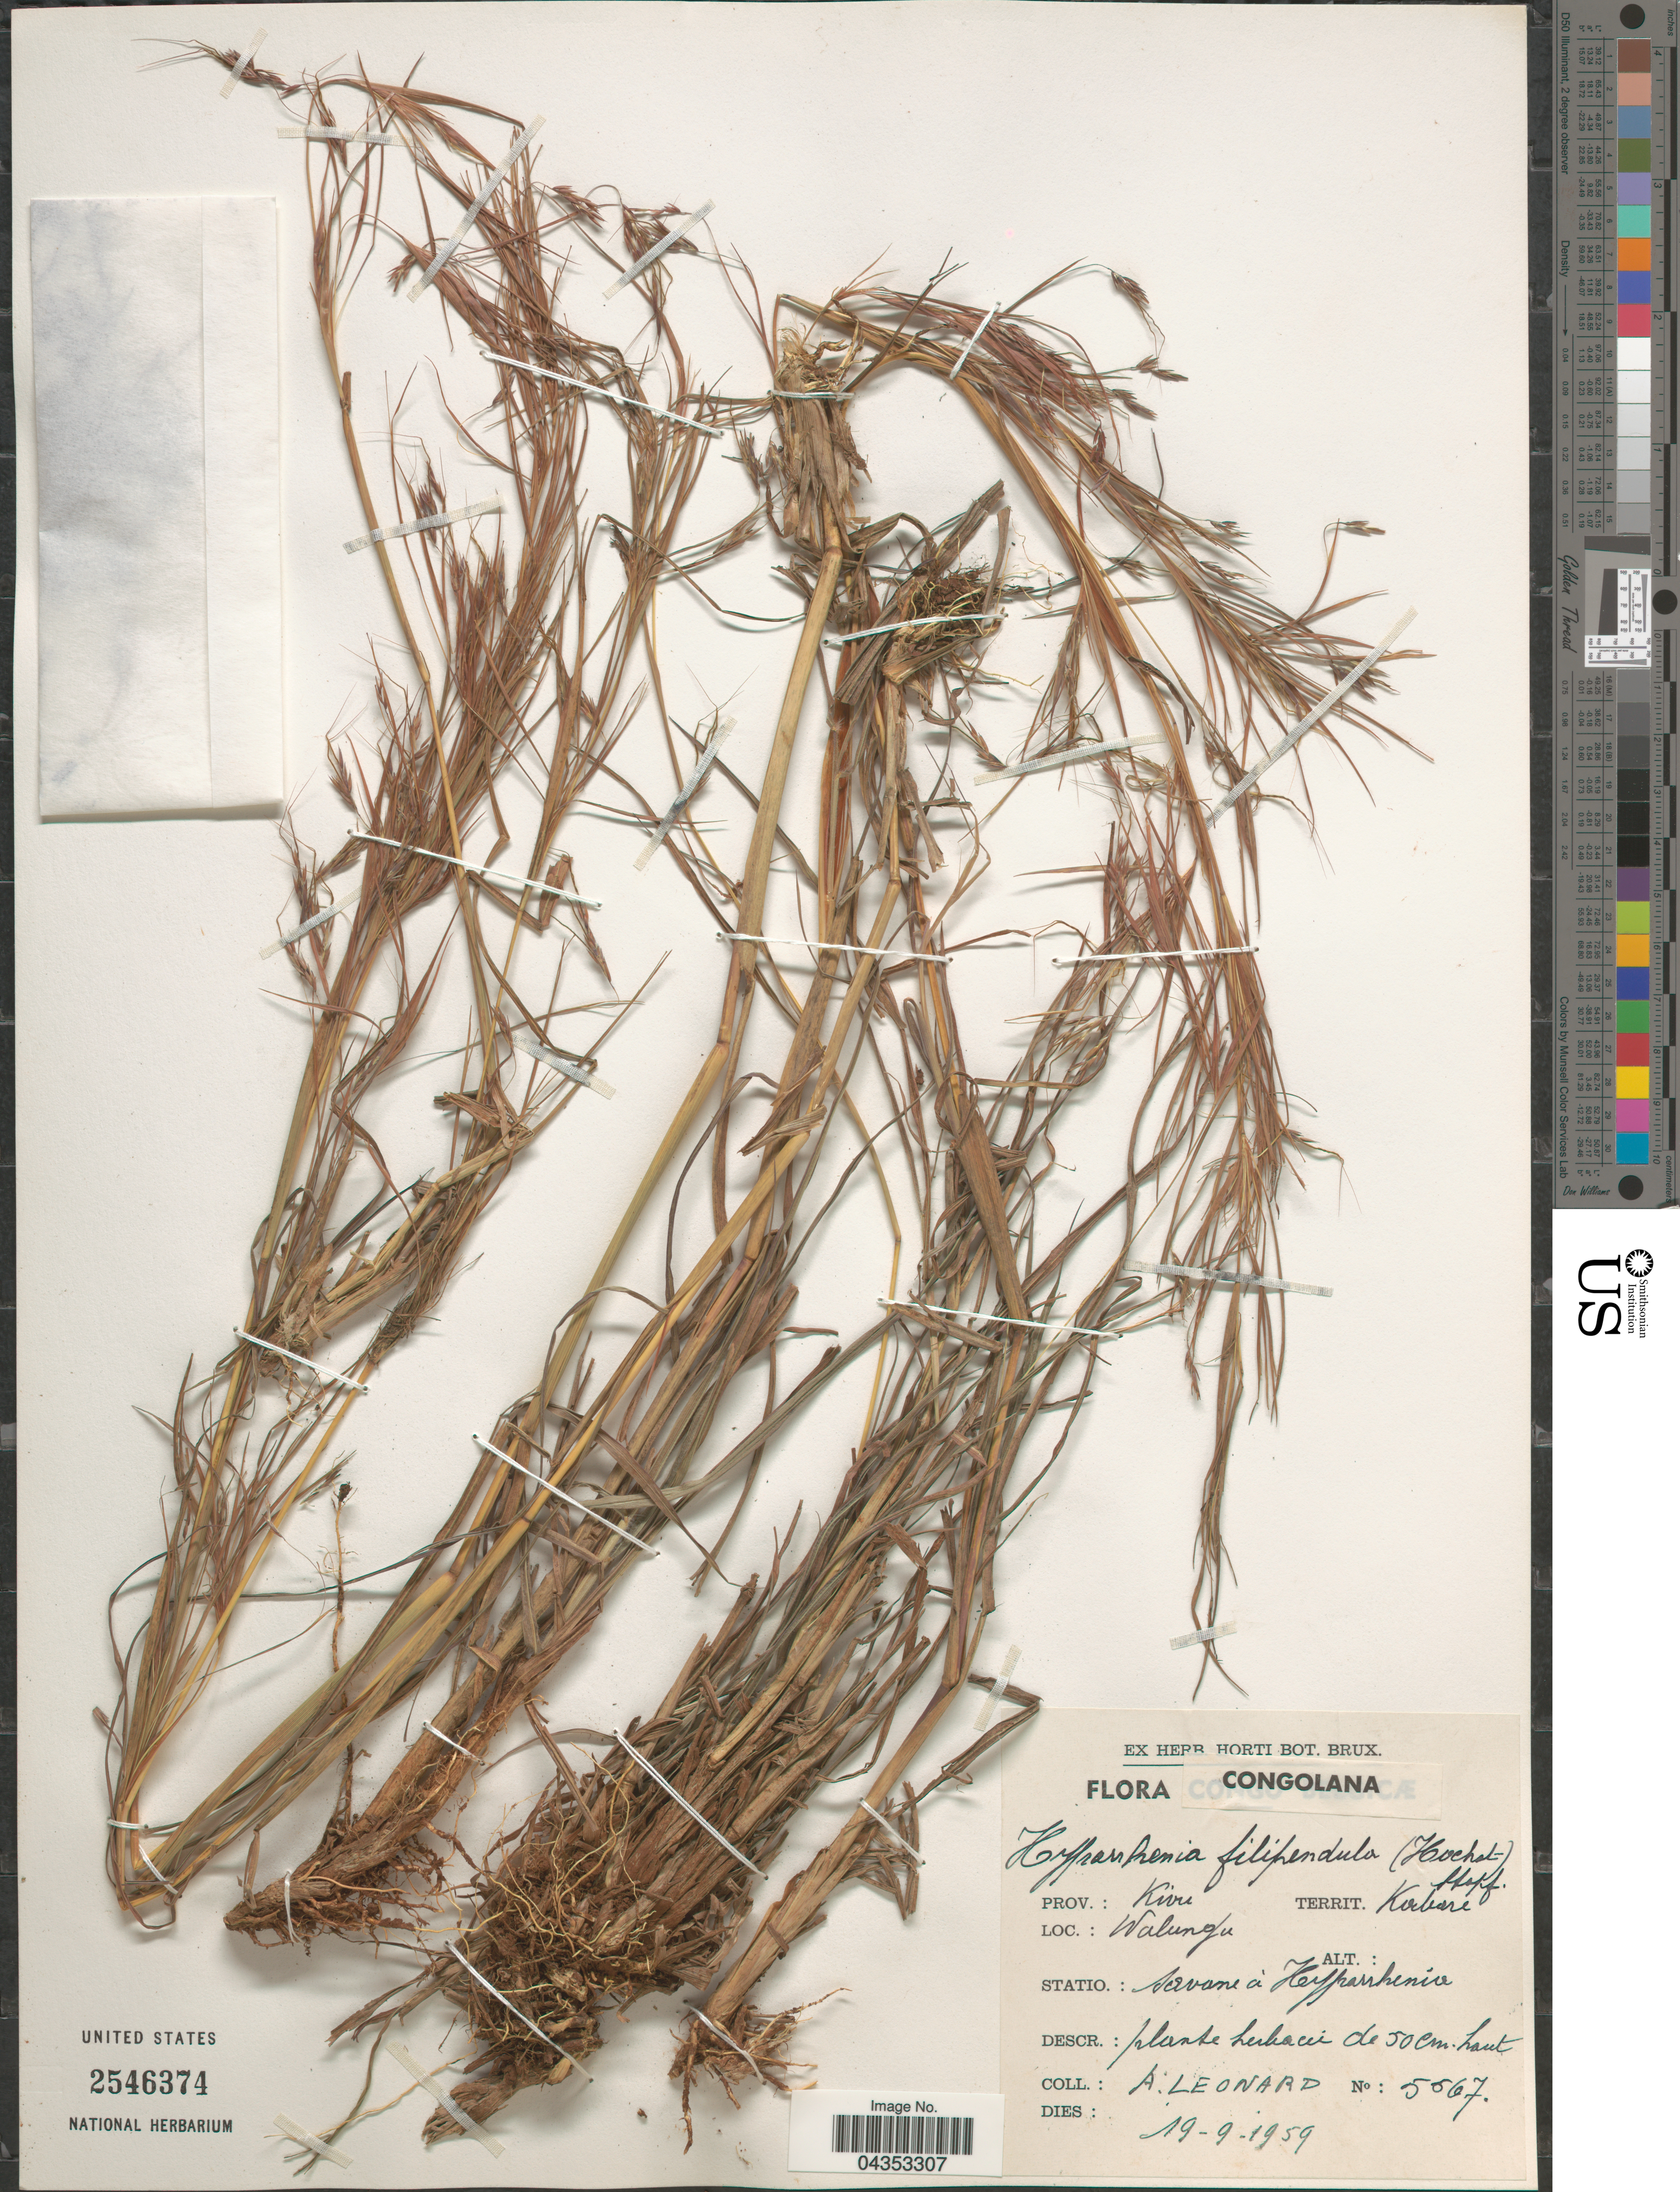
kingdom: Plantae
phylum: Tracheophyta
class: Liliopsida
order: Poales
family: Poaceae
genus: Hyparrhenia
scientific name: Hyparrhenia filipendula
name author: (Hochr.) Stapf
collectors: A. Leonard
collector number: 5567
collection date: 1959-09-19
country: Congo, Democratic Republic of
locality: Congolana. Prov.: Kivu Territ. Kabare. Walungu.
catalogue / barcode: US 2546374